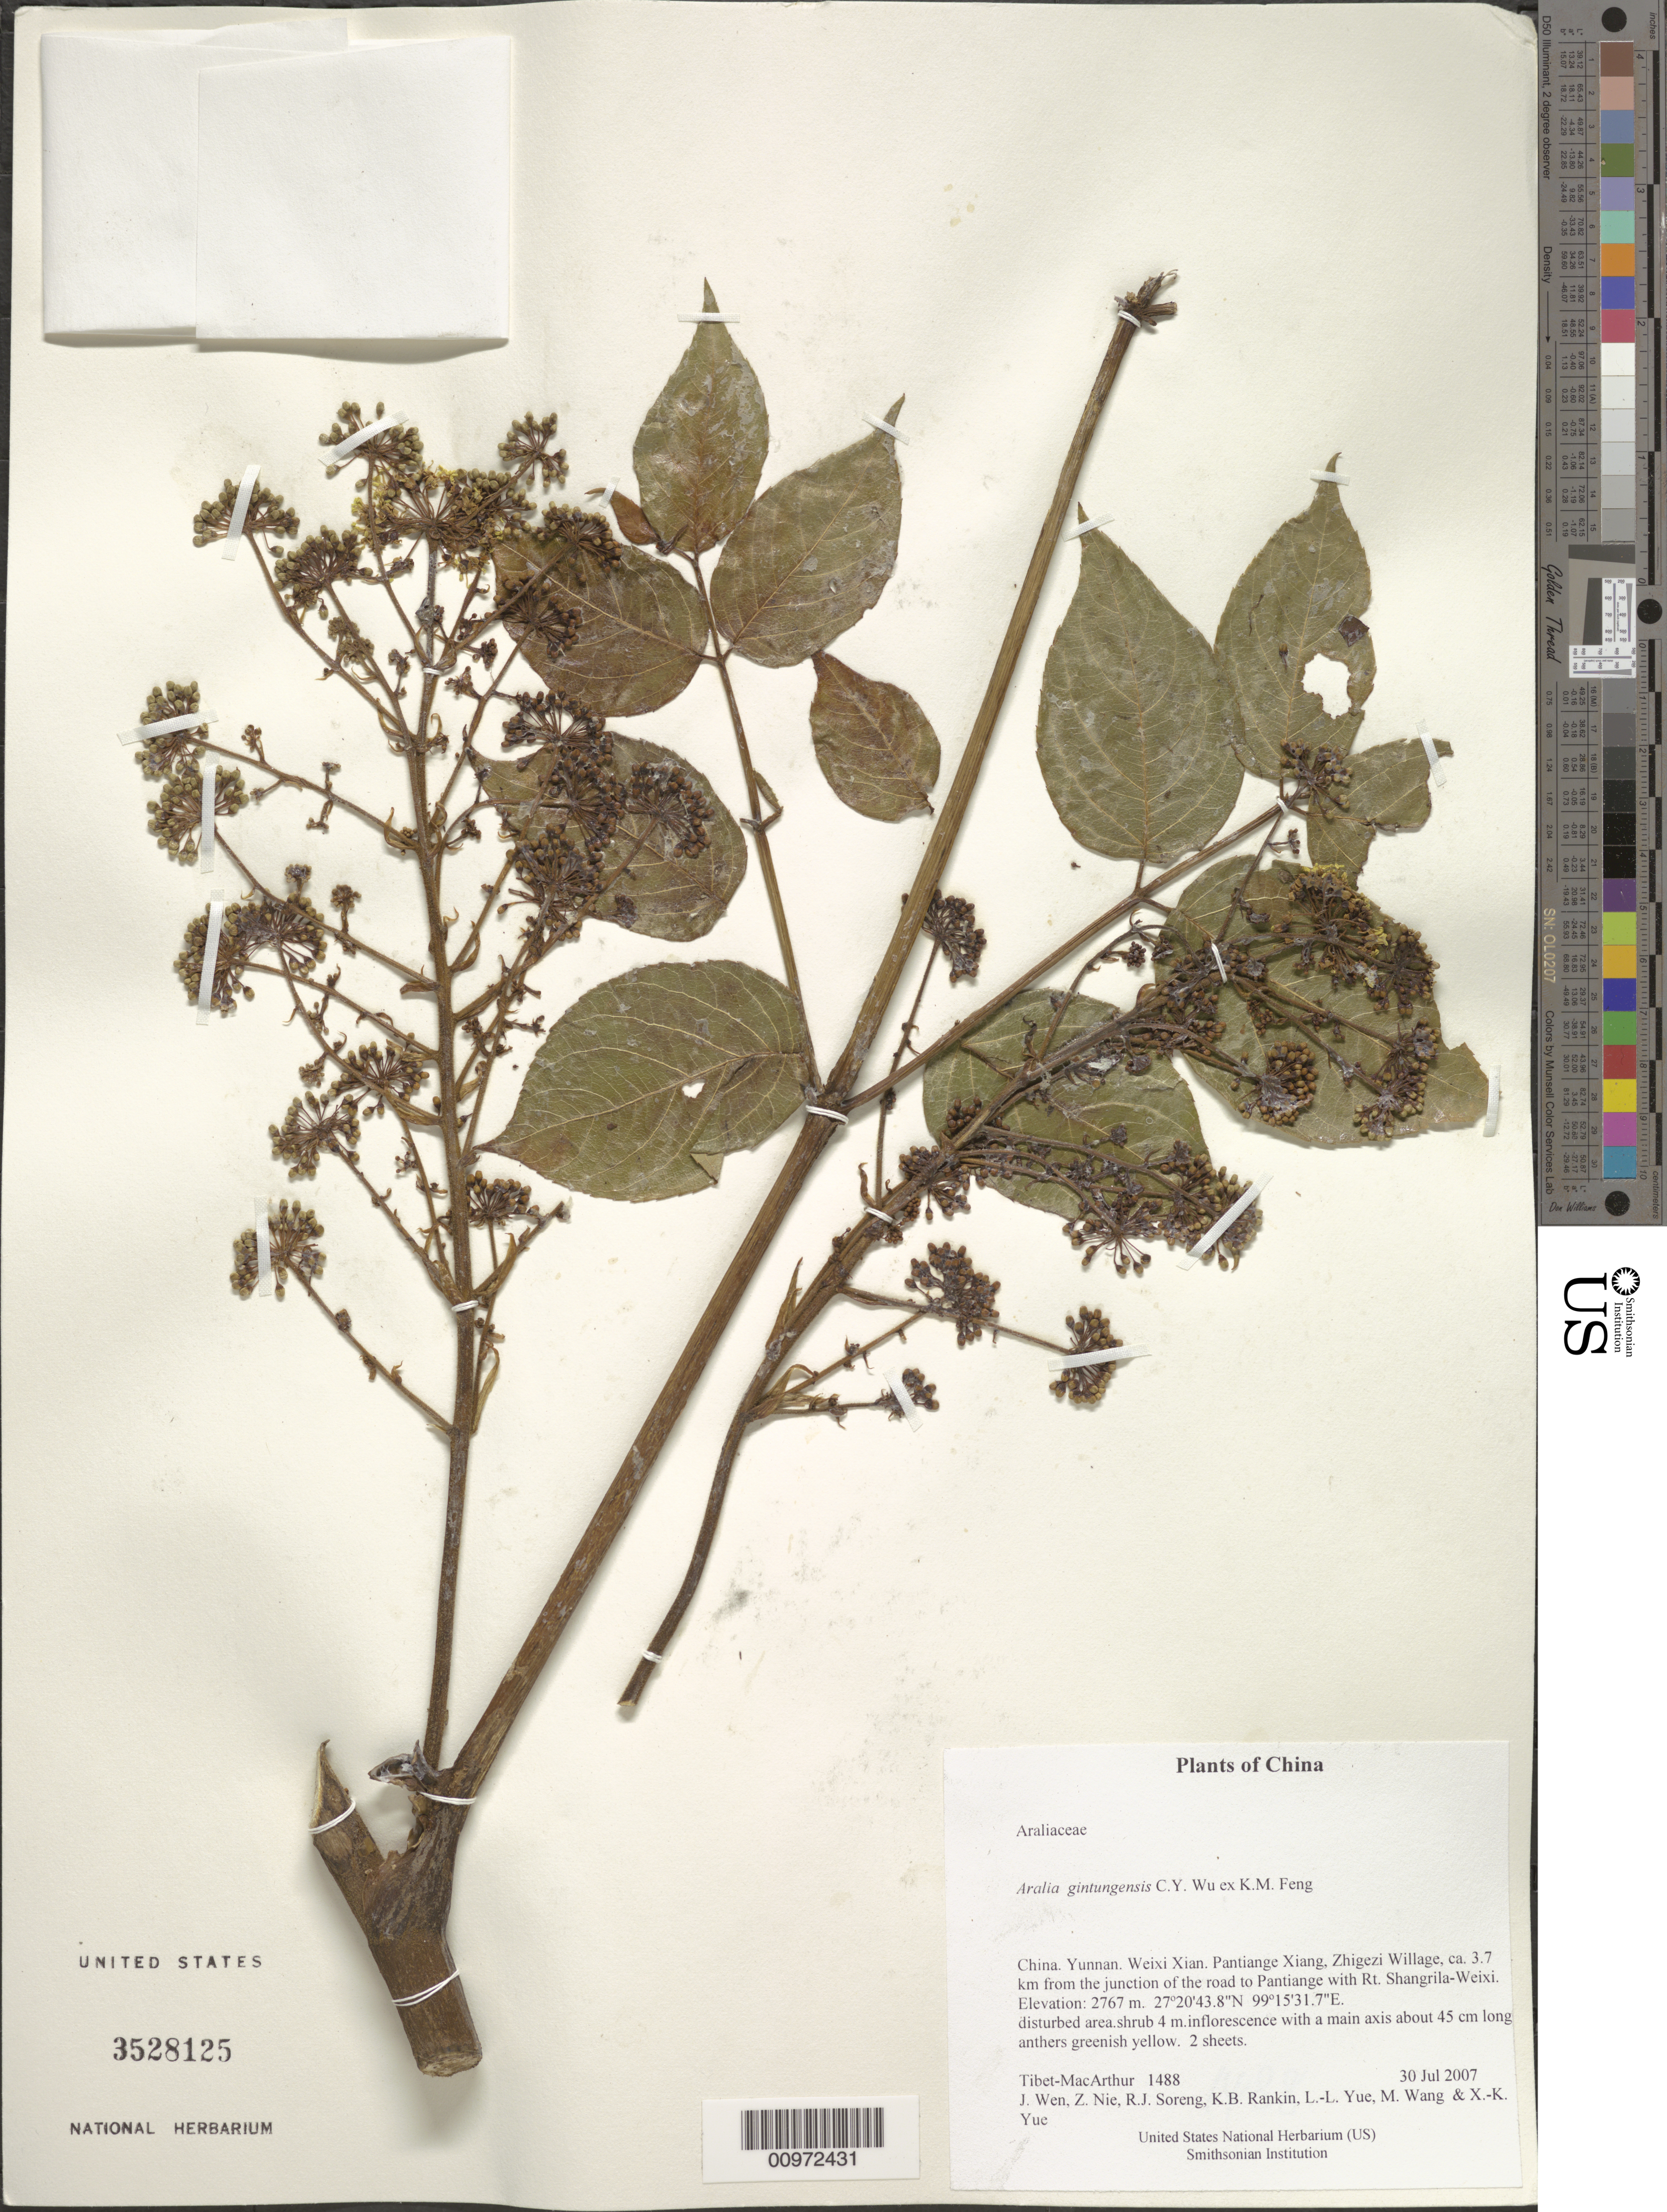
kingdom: Plantae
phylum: Tracheophyta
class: Magnoliopsida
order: Apiales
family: Araliaceae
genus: Aralia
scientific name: Aralia gintungensis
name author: C.Y. Wu ex K.M. Feng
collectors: Tibet-MacArthur, J. Wen, Z. Nie, R. J. Soreng, K. Rankin, L. Yue, M. Wang & X. Yue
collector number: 1488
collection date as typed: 30 Jul 2007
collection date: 2007-07-30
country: China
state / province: Yunnan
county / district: Weixi Xian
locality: Pantiange Xiang, Zhigezi Willage, ca. 3.7 km from the junction of the road to Pantiange with Rt. Shangrila-Weixi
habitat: disturbed area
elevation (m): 2767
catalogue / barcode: US 3528125